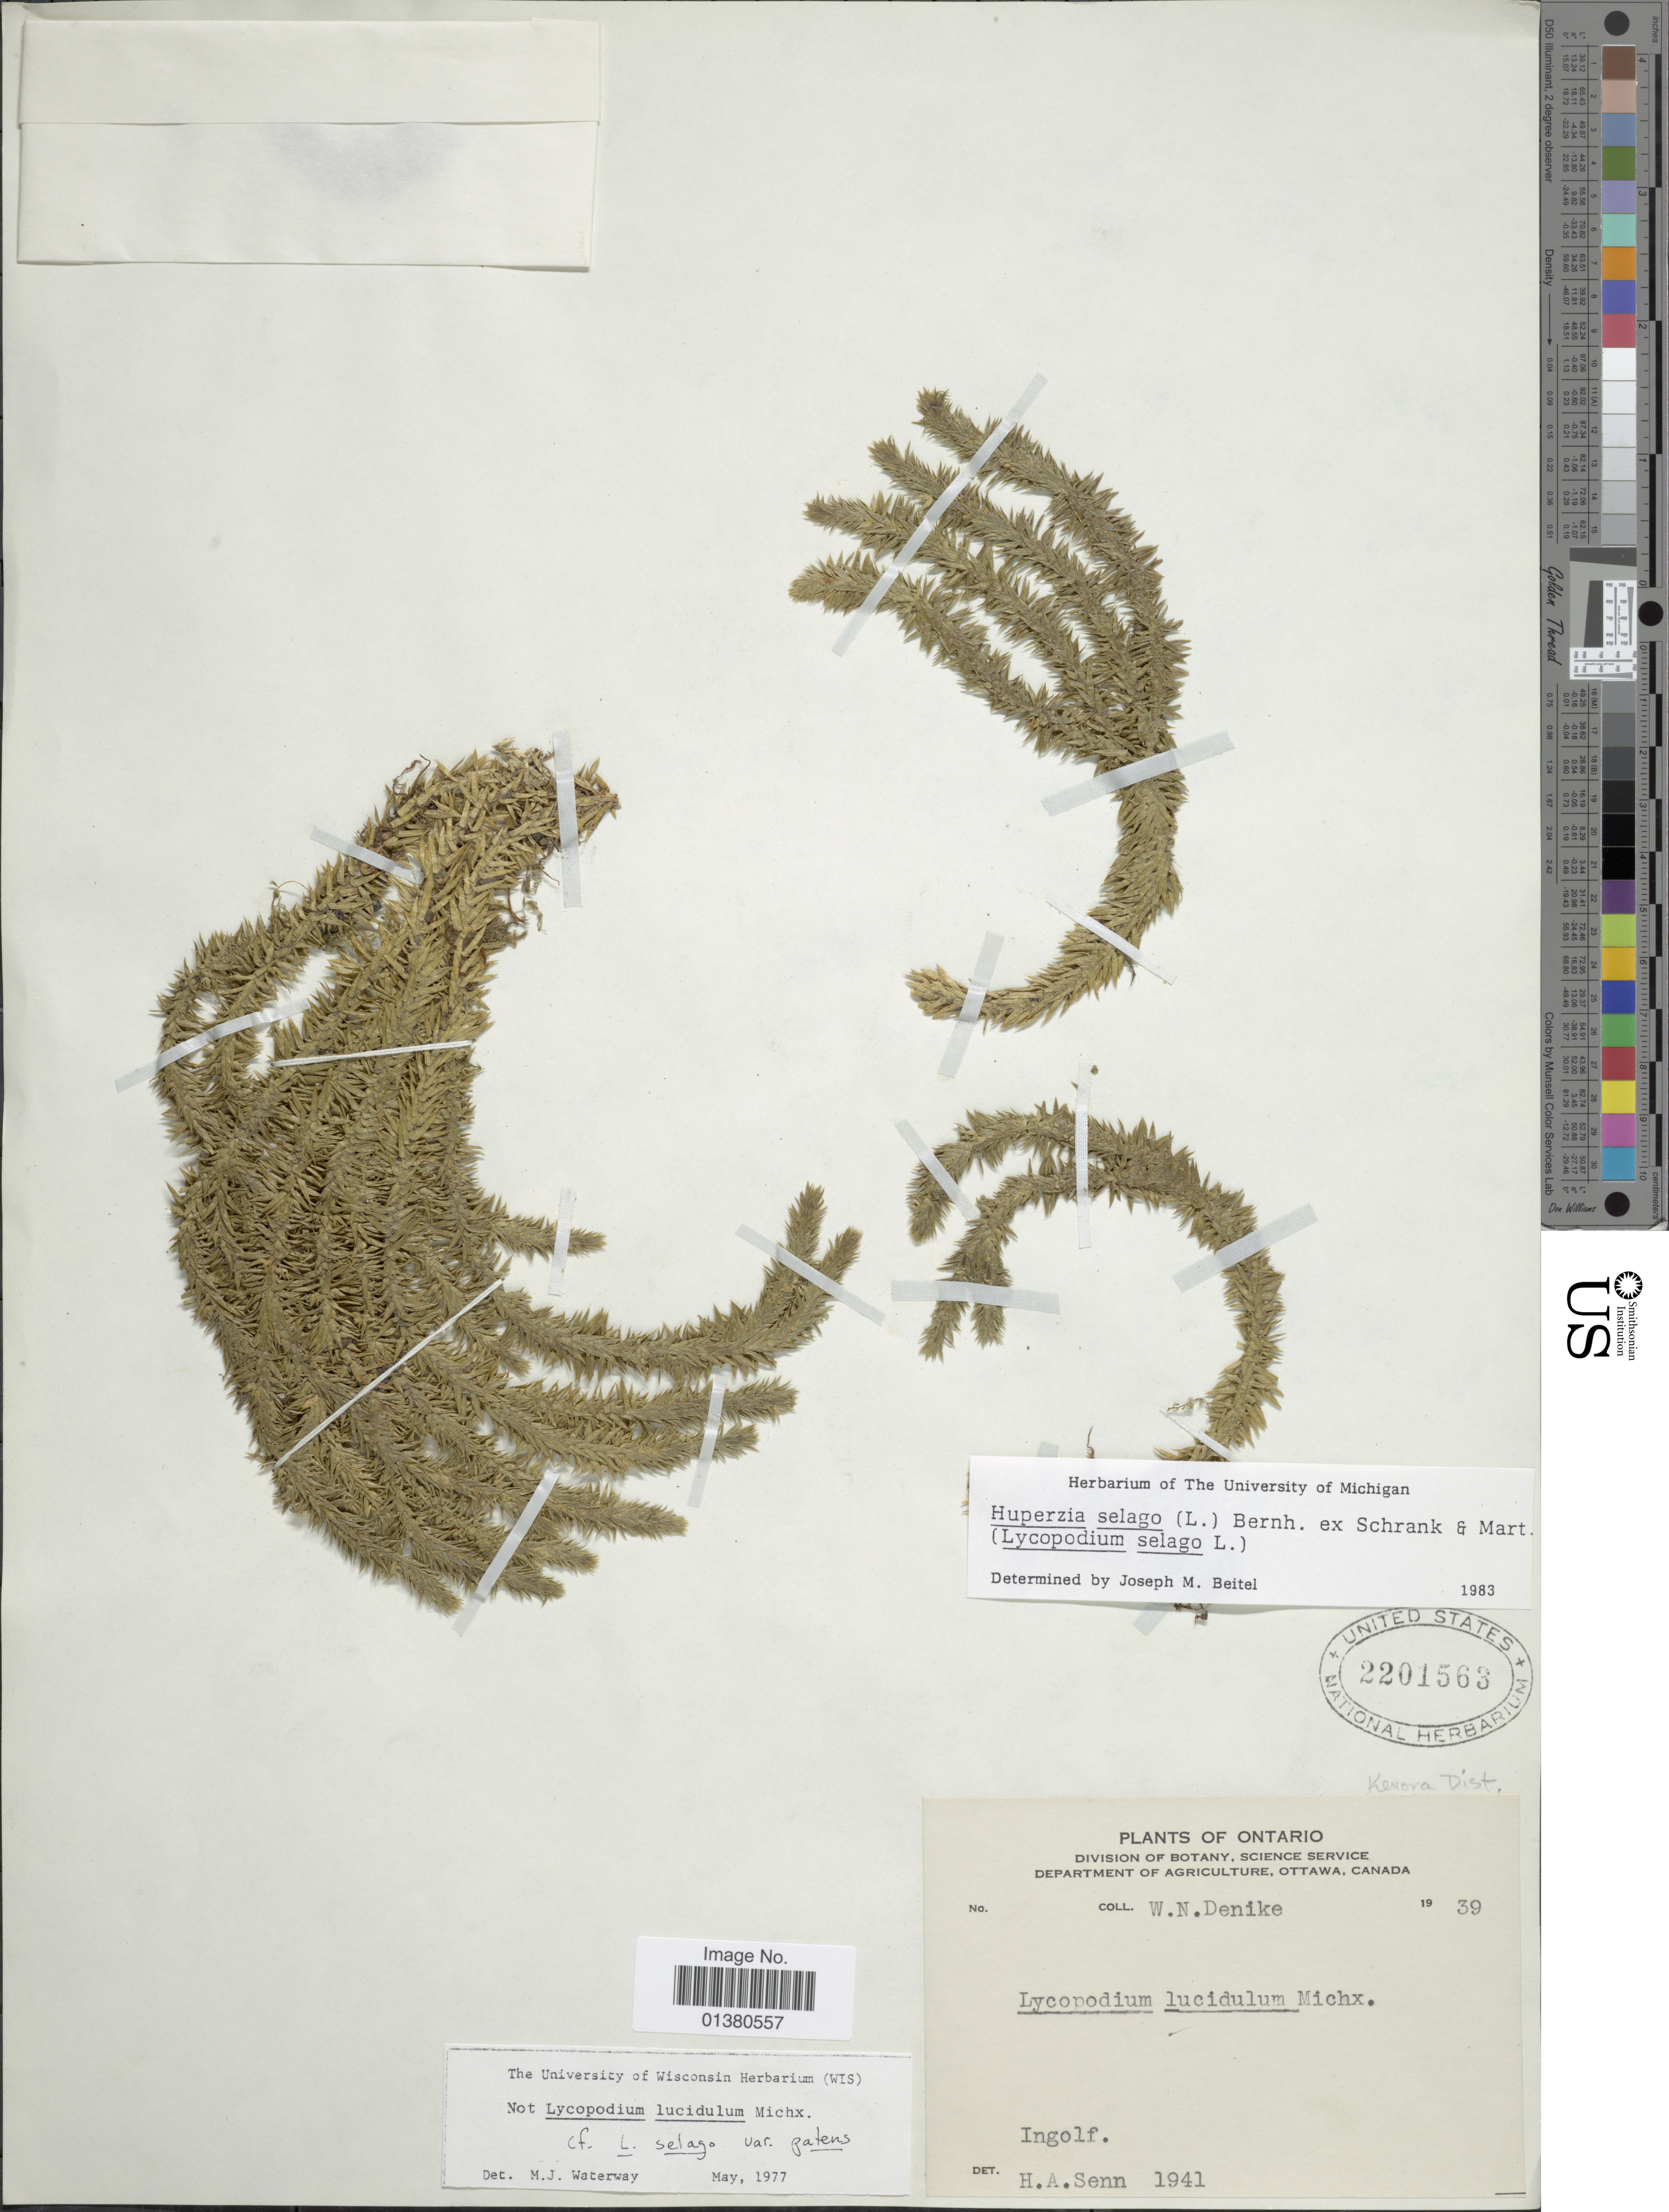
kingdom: Plantae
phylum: Tracheophyta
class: Lycopodiopsida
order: Lycopodiales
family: Lycopodiaceae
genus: Huperzia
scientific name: Huperzia selago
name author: (L.) Bernh. ex Schrank & Mart.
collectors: W. Denike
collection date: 1939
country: Canada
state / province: Ontario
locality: Ingolf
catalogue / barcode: US 2201563